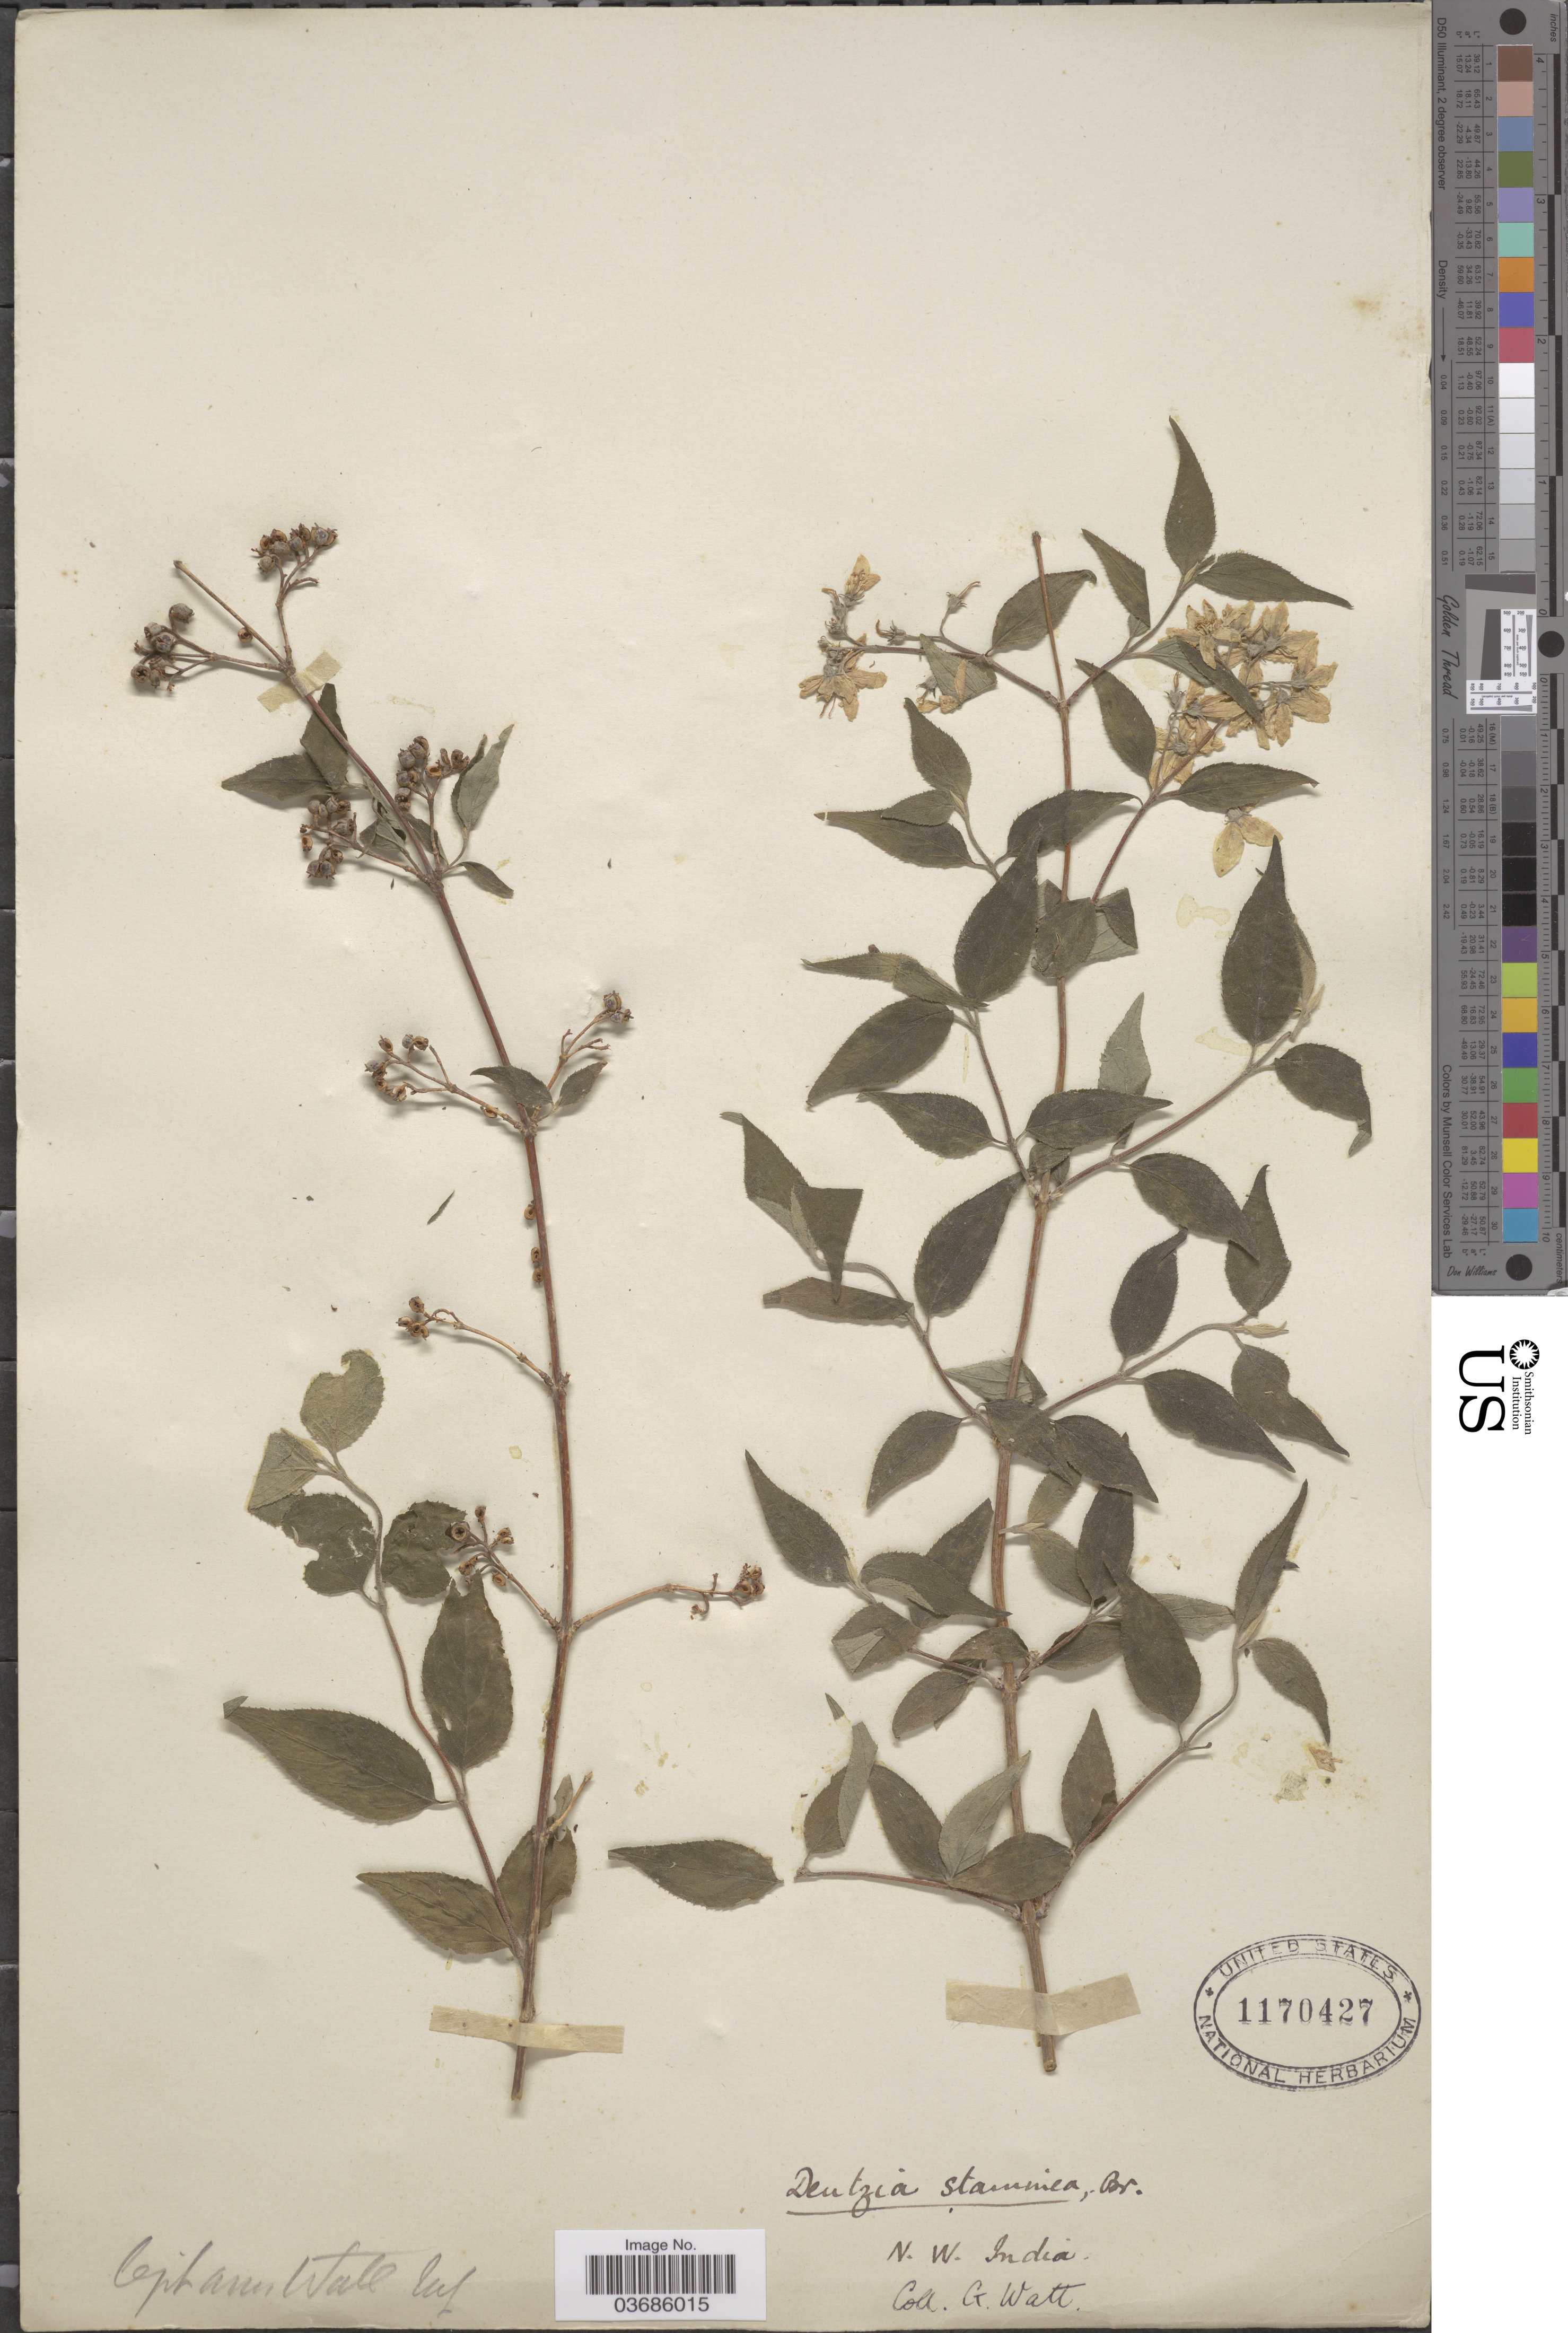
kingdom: Plantae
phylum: Tracheophyta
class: Magnoliopsida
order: Cornales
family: Hydrangeaceae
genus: Deutzia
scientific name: Deutzia staminea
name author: R. Br. ex Wall.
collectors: G. Watt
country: India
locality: N.W. India.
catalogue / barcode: US 1170427